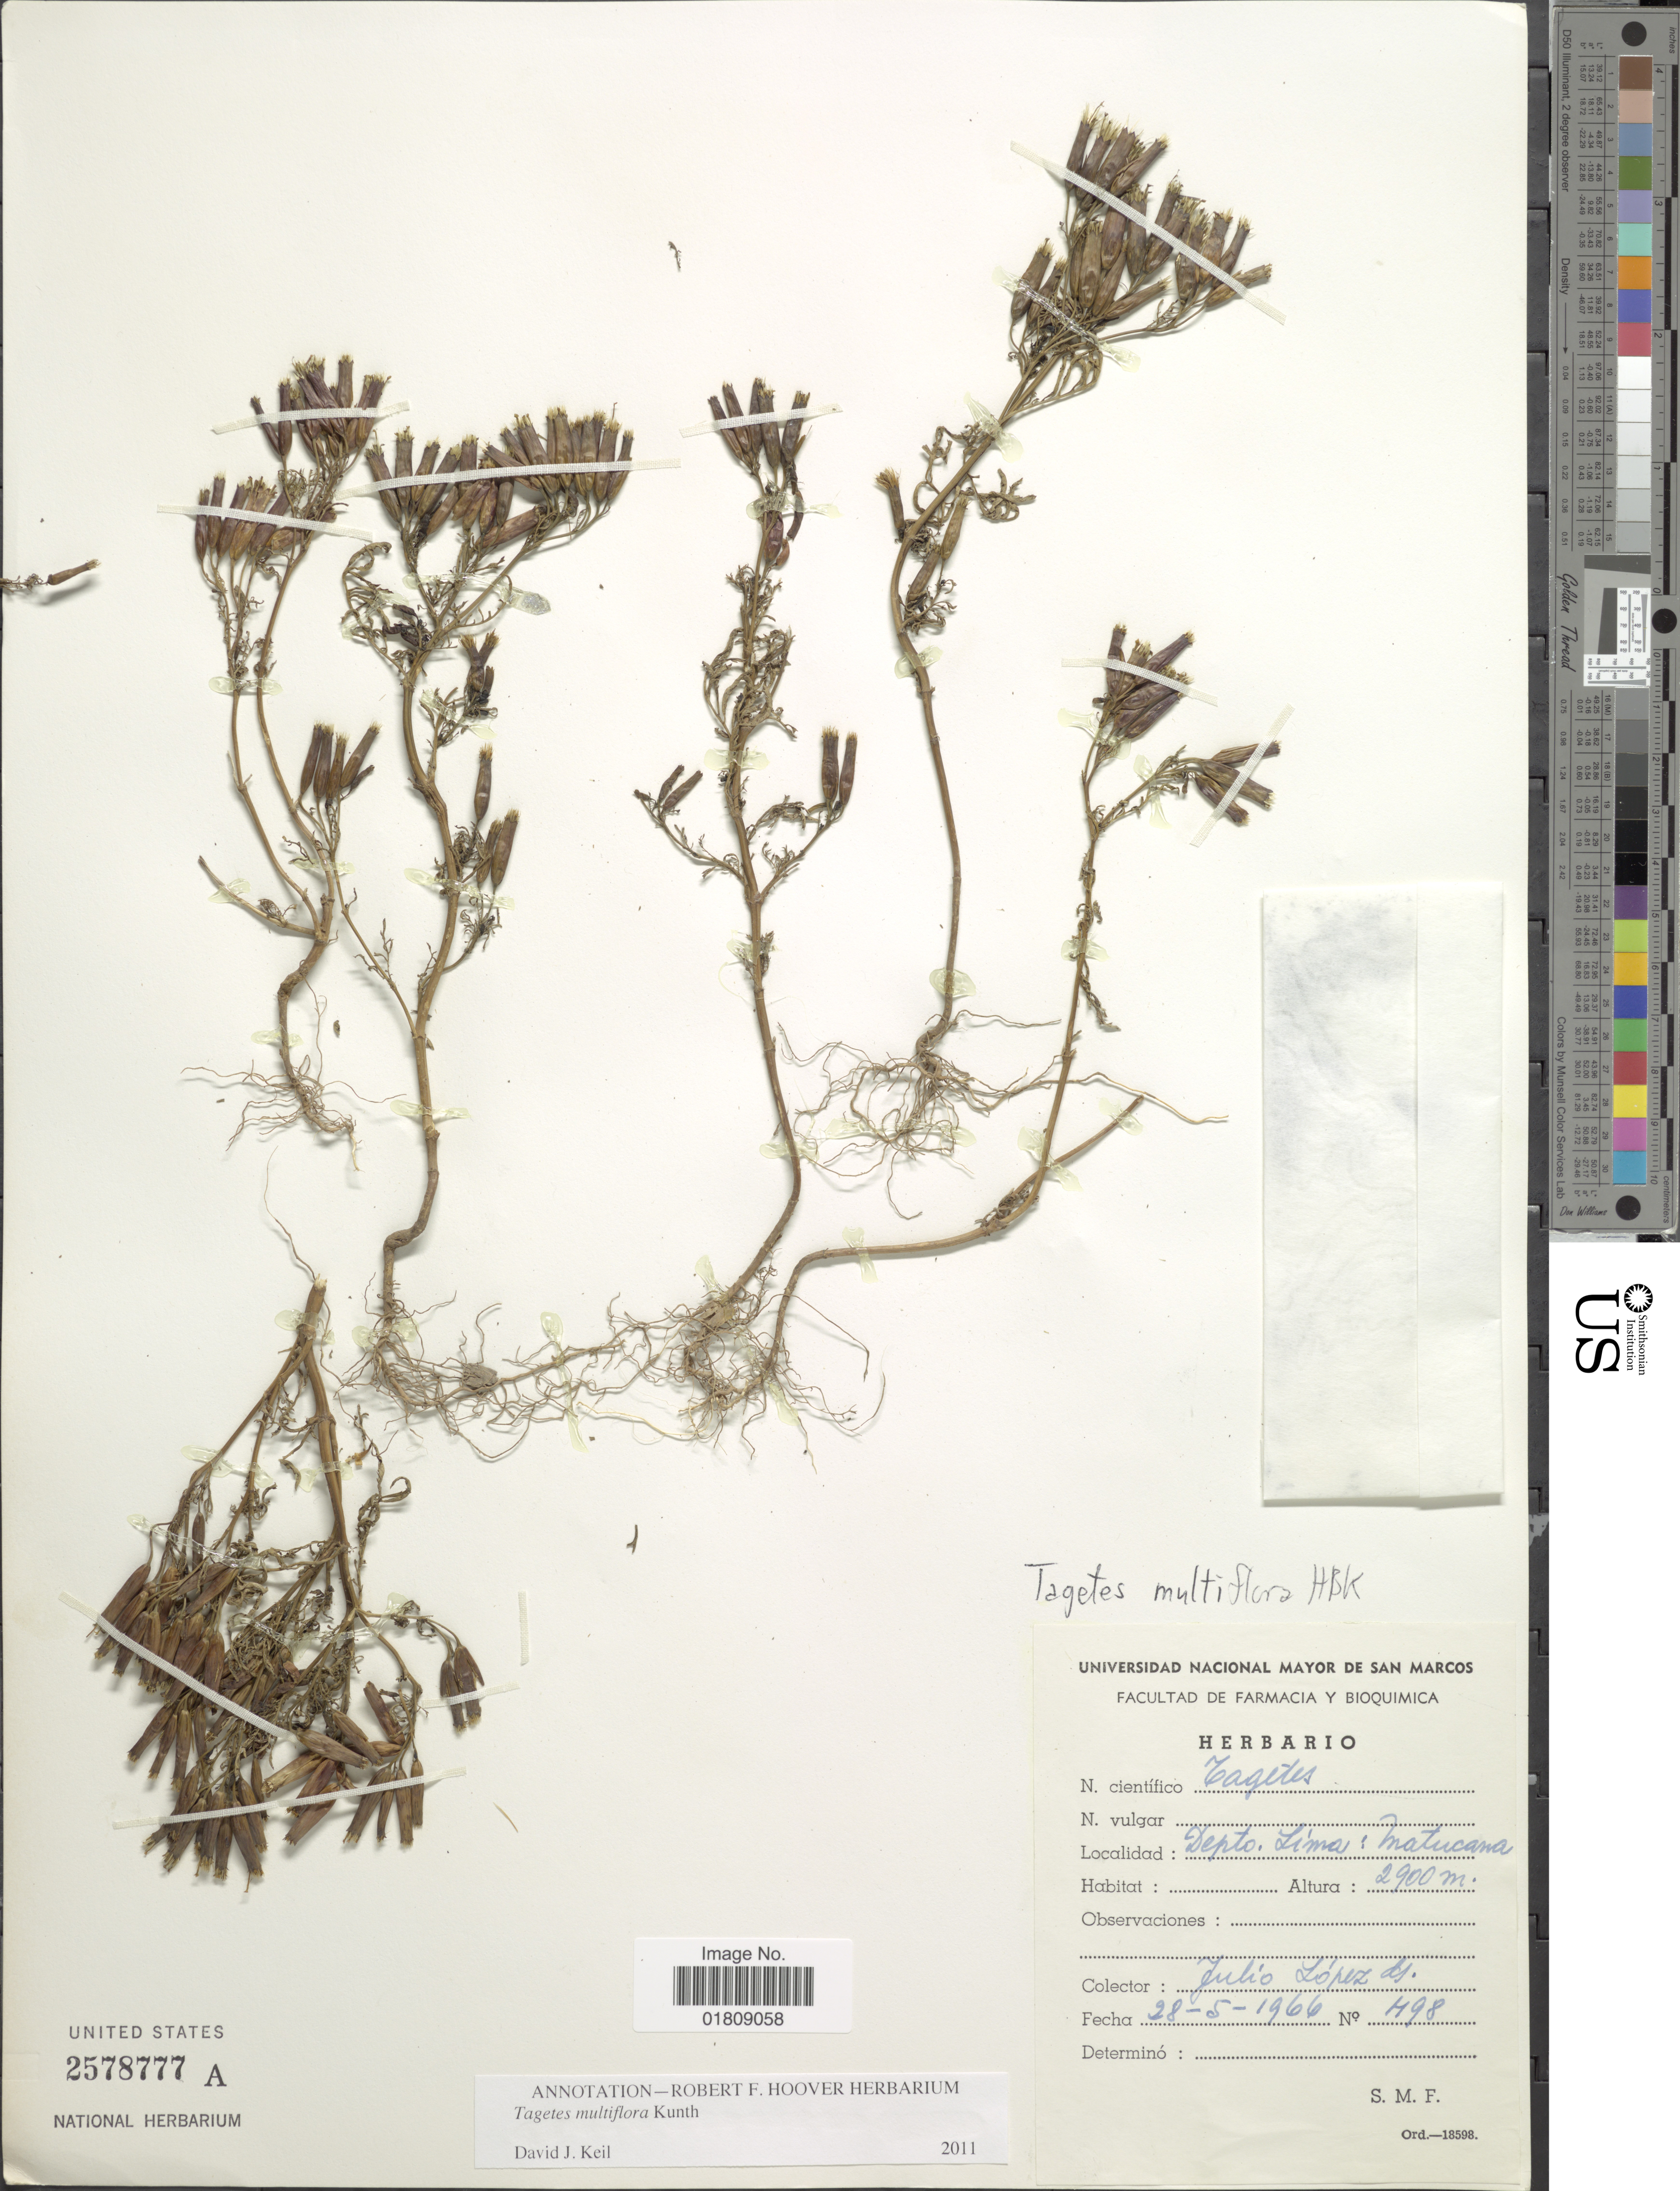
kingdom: Plantae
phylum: Tracheophyta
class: Magnoliopsida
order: Asterales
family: Asteraceae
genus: Tagetes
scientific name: Tagetes multiflora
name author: Kunth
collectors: J. Lopez M.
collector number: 498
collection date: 1966-05-28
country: Peru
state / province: Lima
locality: Matucana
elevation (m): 2900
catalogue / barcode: US 2578777A